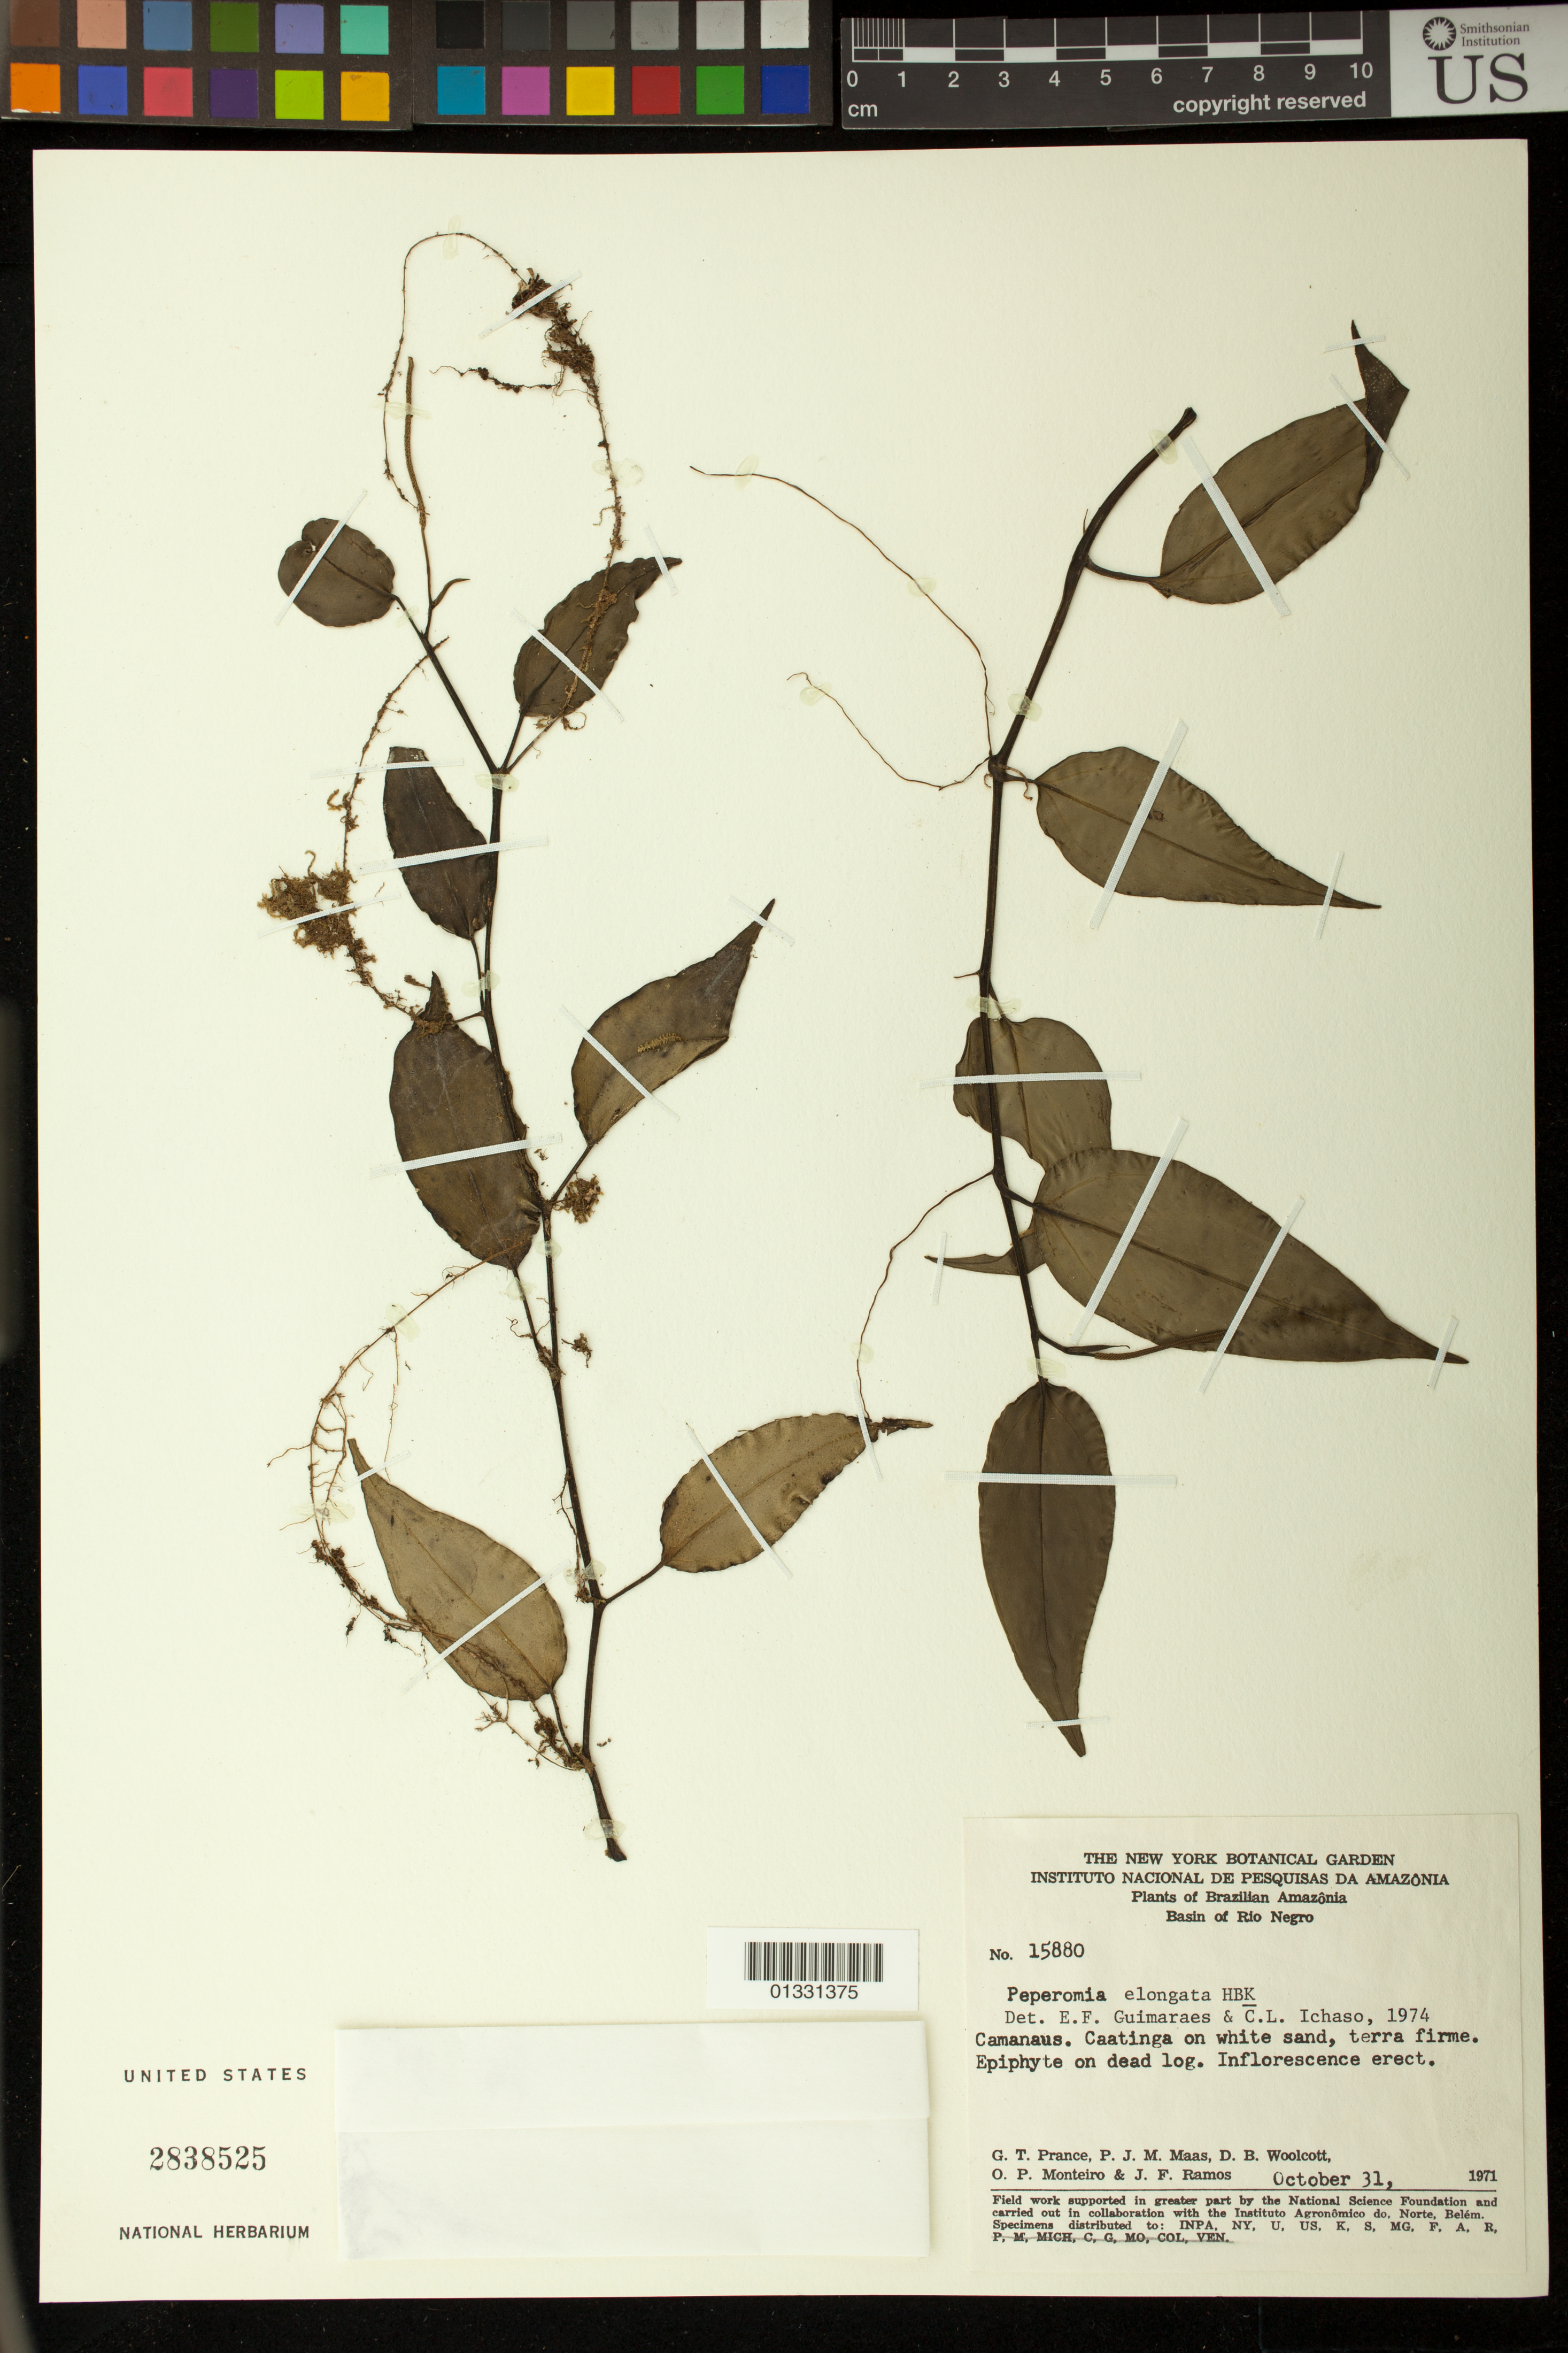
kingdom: Plantae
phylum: Tracheophyta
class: Magnoliopsida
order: Piperales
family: Piperaceae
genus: Peperomia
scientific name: Peperomia elongata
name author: Kunth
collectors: G. T. Prance, P. Maas, D. B. Woolcott, O. P. Monteiro & J. F. Ramos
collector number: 15880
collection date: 1971-10-31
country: Brazil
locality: Camanaus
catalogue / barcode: US 2838525